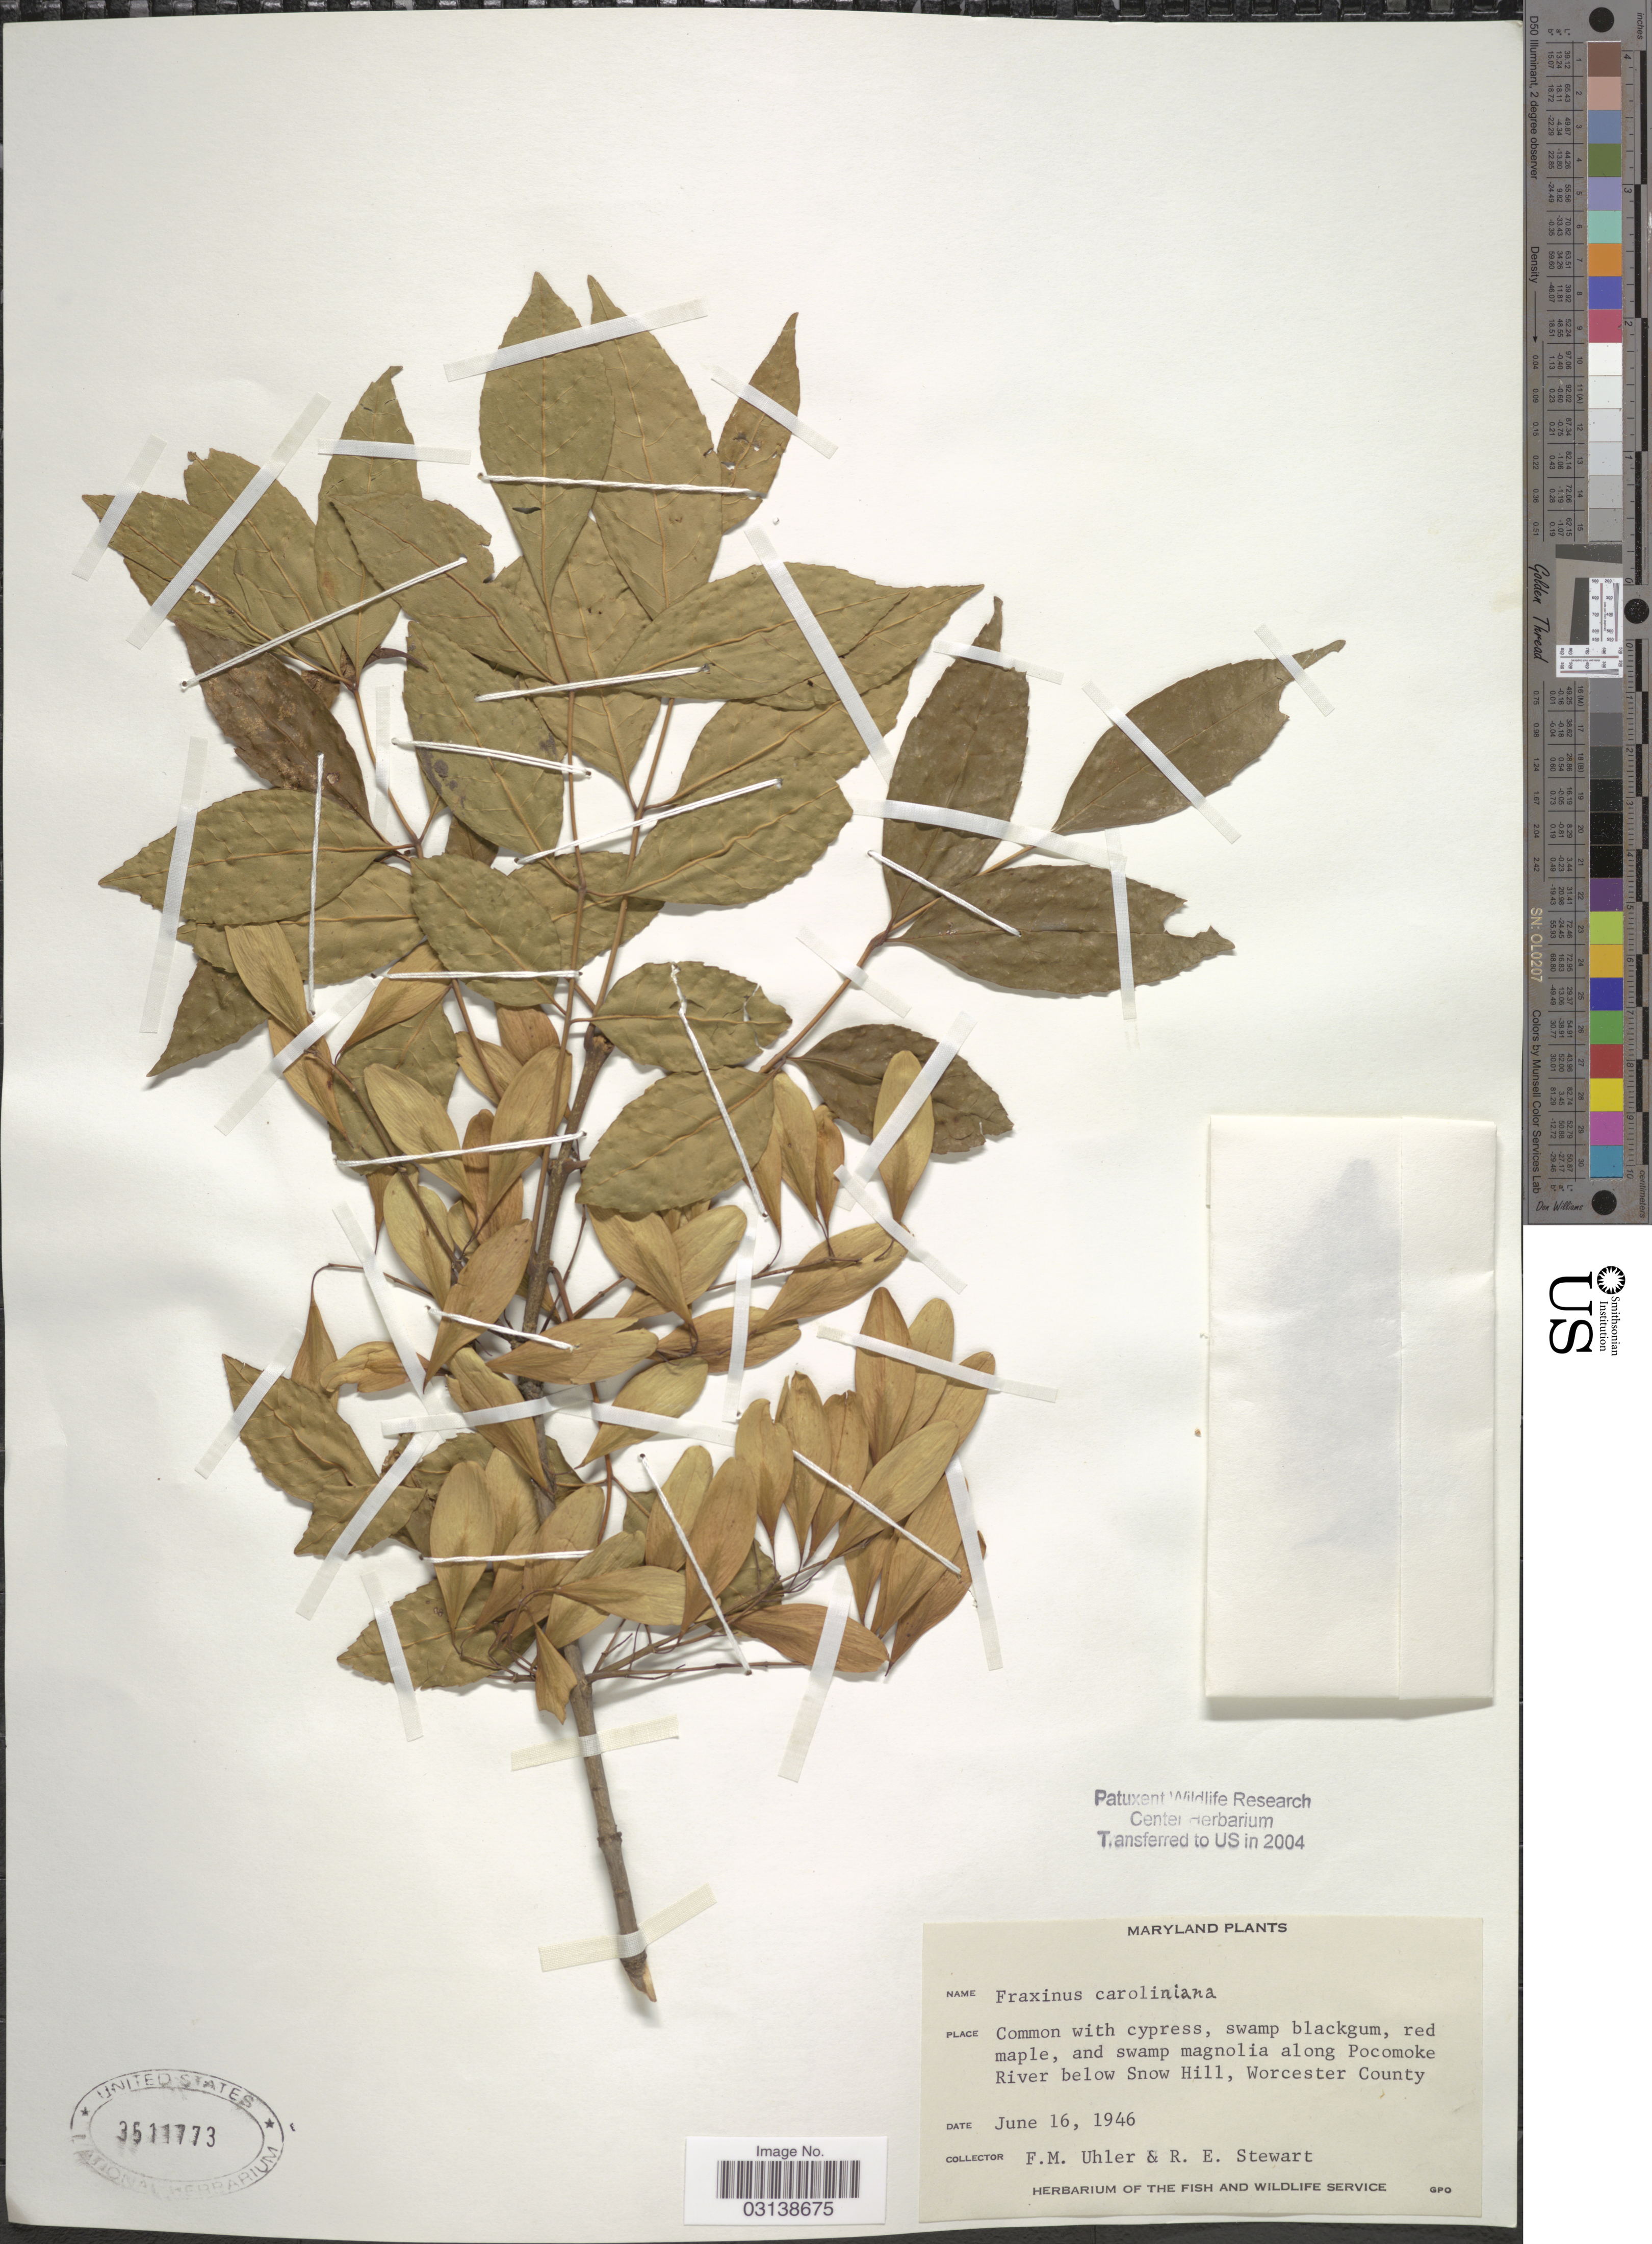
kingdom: Plantae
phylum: Tracheophyta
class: Magnoliopsida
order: Lamiales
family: Oleaceae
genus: Fraxinus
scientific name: Fraxinus caroliniana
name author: Mill.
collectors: F. M. Uhler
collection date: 1946-06-16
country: United States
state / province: Maryland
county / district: Worcester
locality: Along Pocomoke River below Snow Hill, Worcester County.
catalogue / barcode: US 3511773